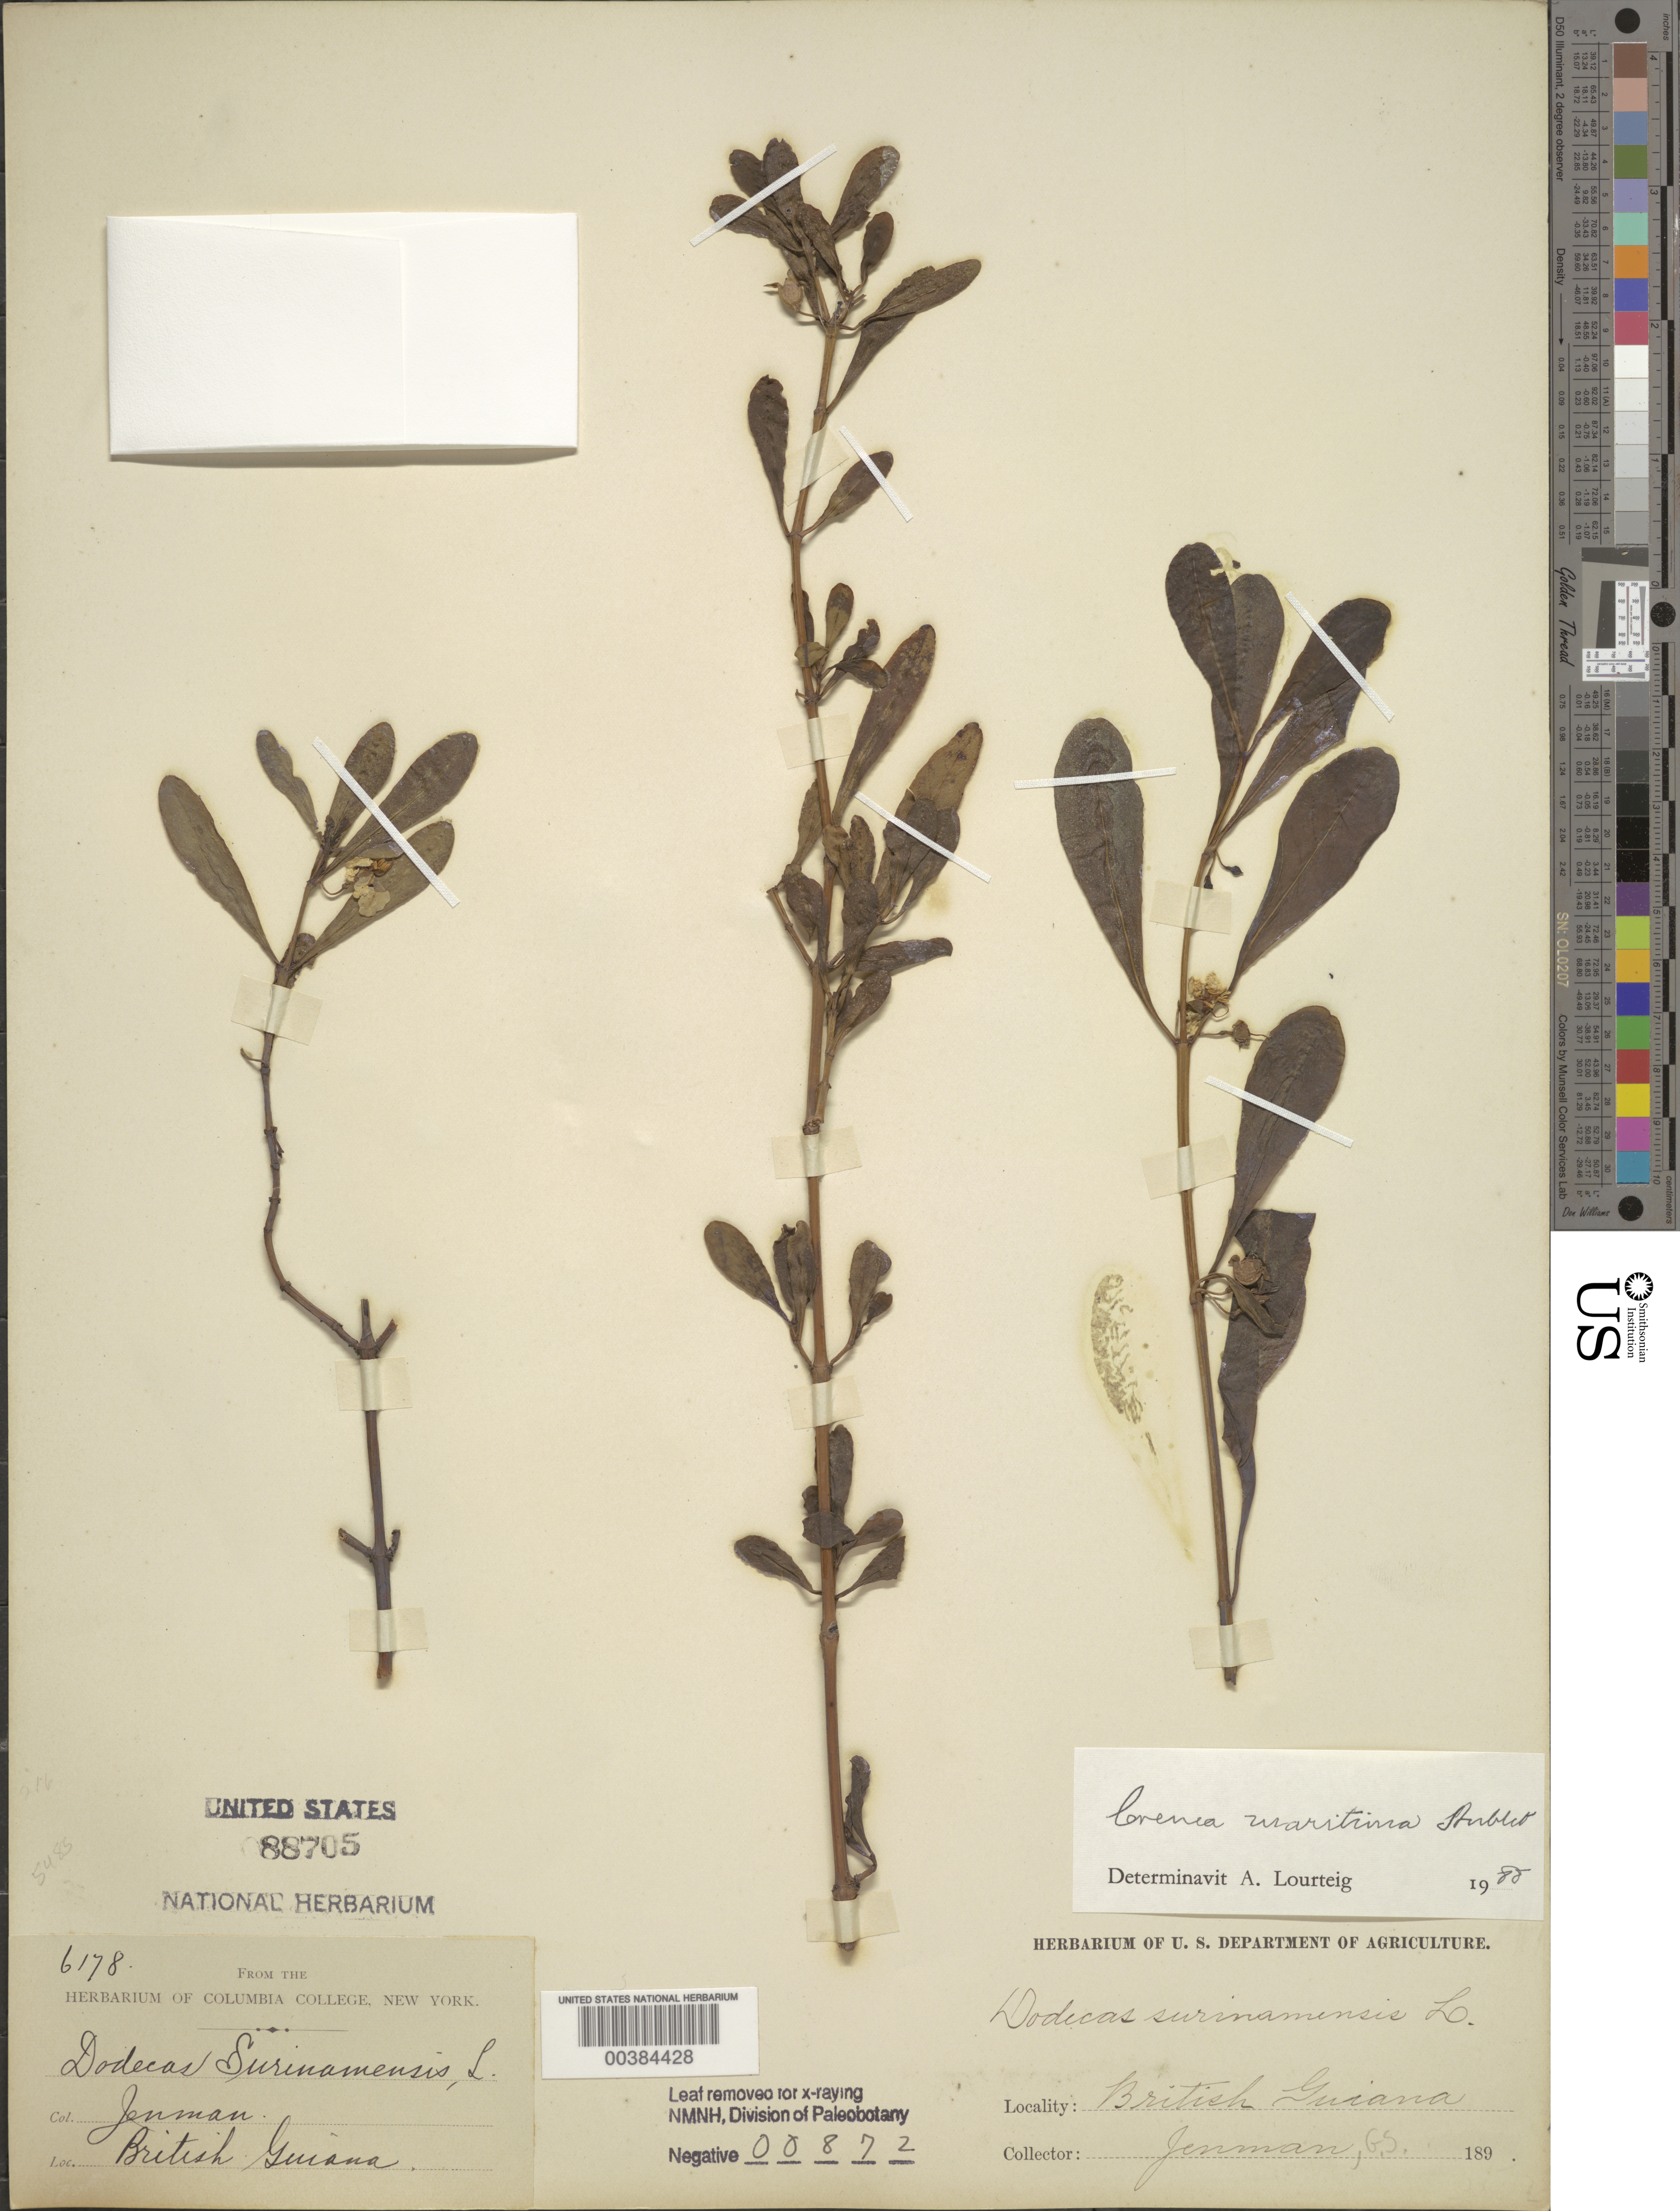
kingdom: Plantae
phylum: Tracheophyta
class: Magnoliopsida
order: Myrtales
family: Lythraceae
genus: Ammannia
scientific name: Ammannia maritima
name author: (Aubl.) S.A. Graham et al.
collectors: G. S. Jenman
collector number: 6178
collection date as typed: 189-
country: Guyana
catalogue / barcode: US 88705